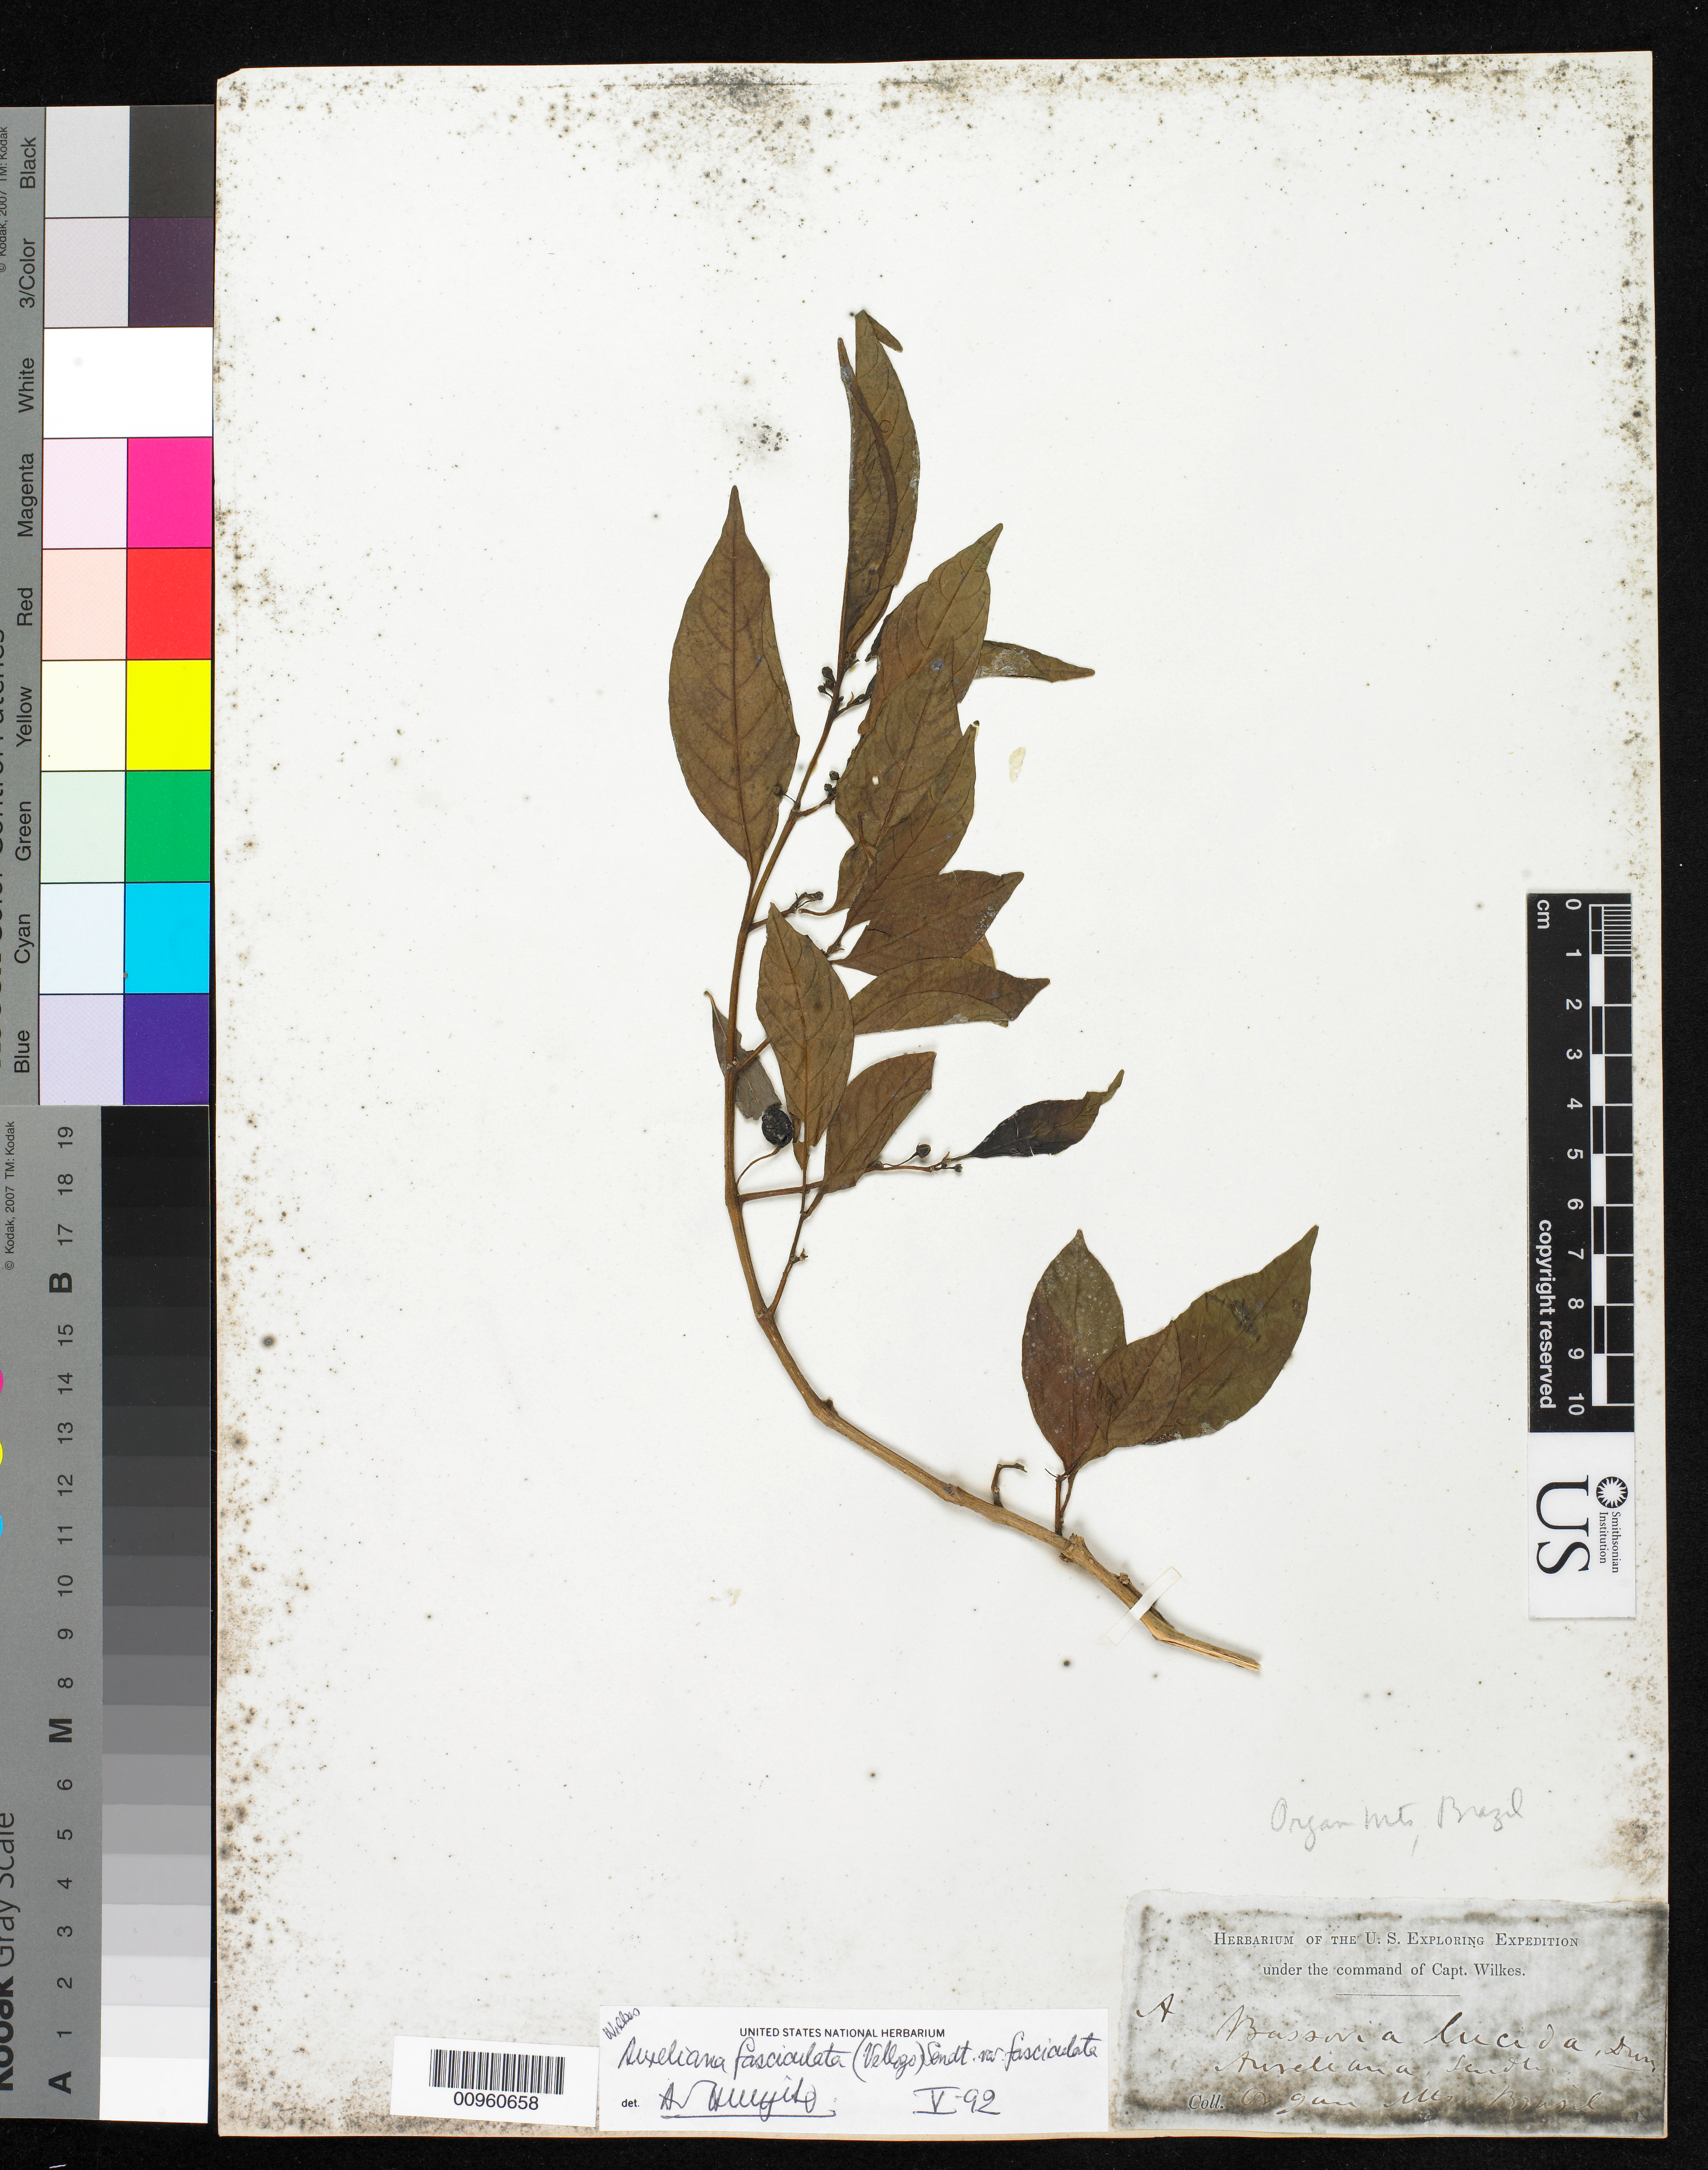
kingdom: Plantae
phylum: Tracheophyta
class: Magnoliopsida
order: Solanales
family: Solanaceae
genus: Aureliana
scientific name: Aureliana fasciculata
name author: (Vell.) Sendtn.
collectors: Wilkes Explor. Exped.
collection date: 1838/1842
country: Brazil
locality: Organ Mts.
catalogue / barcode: US 98592